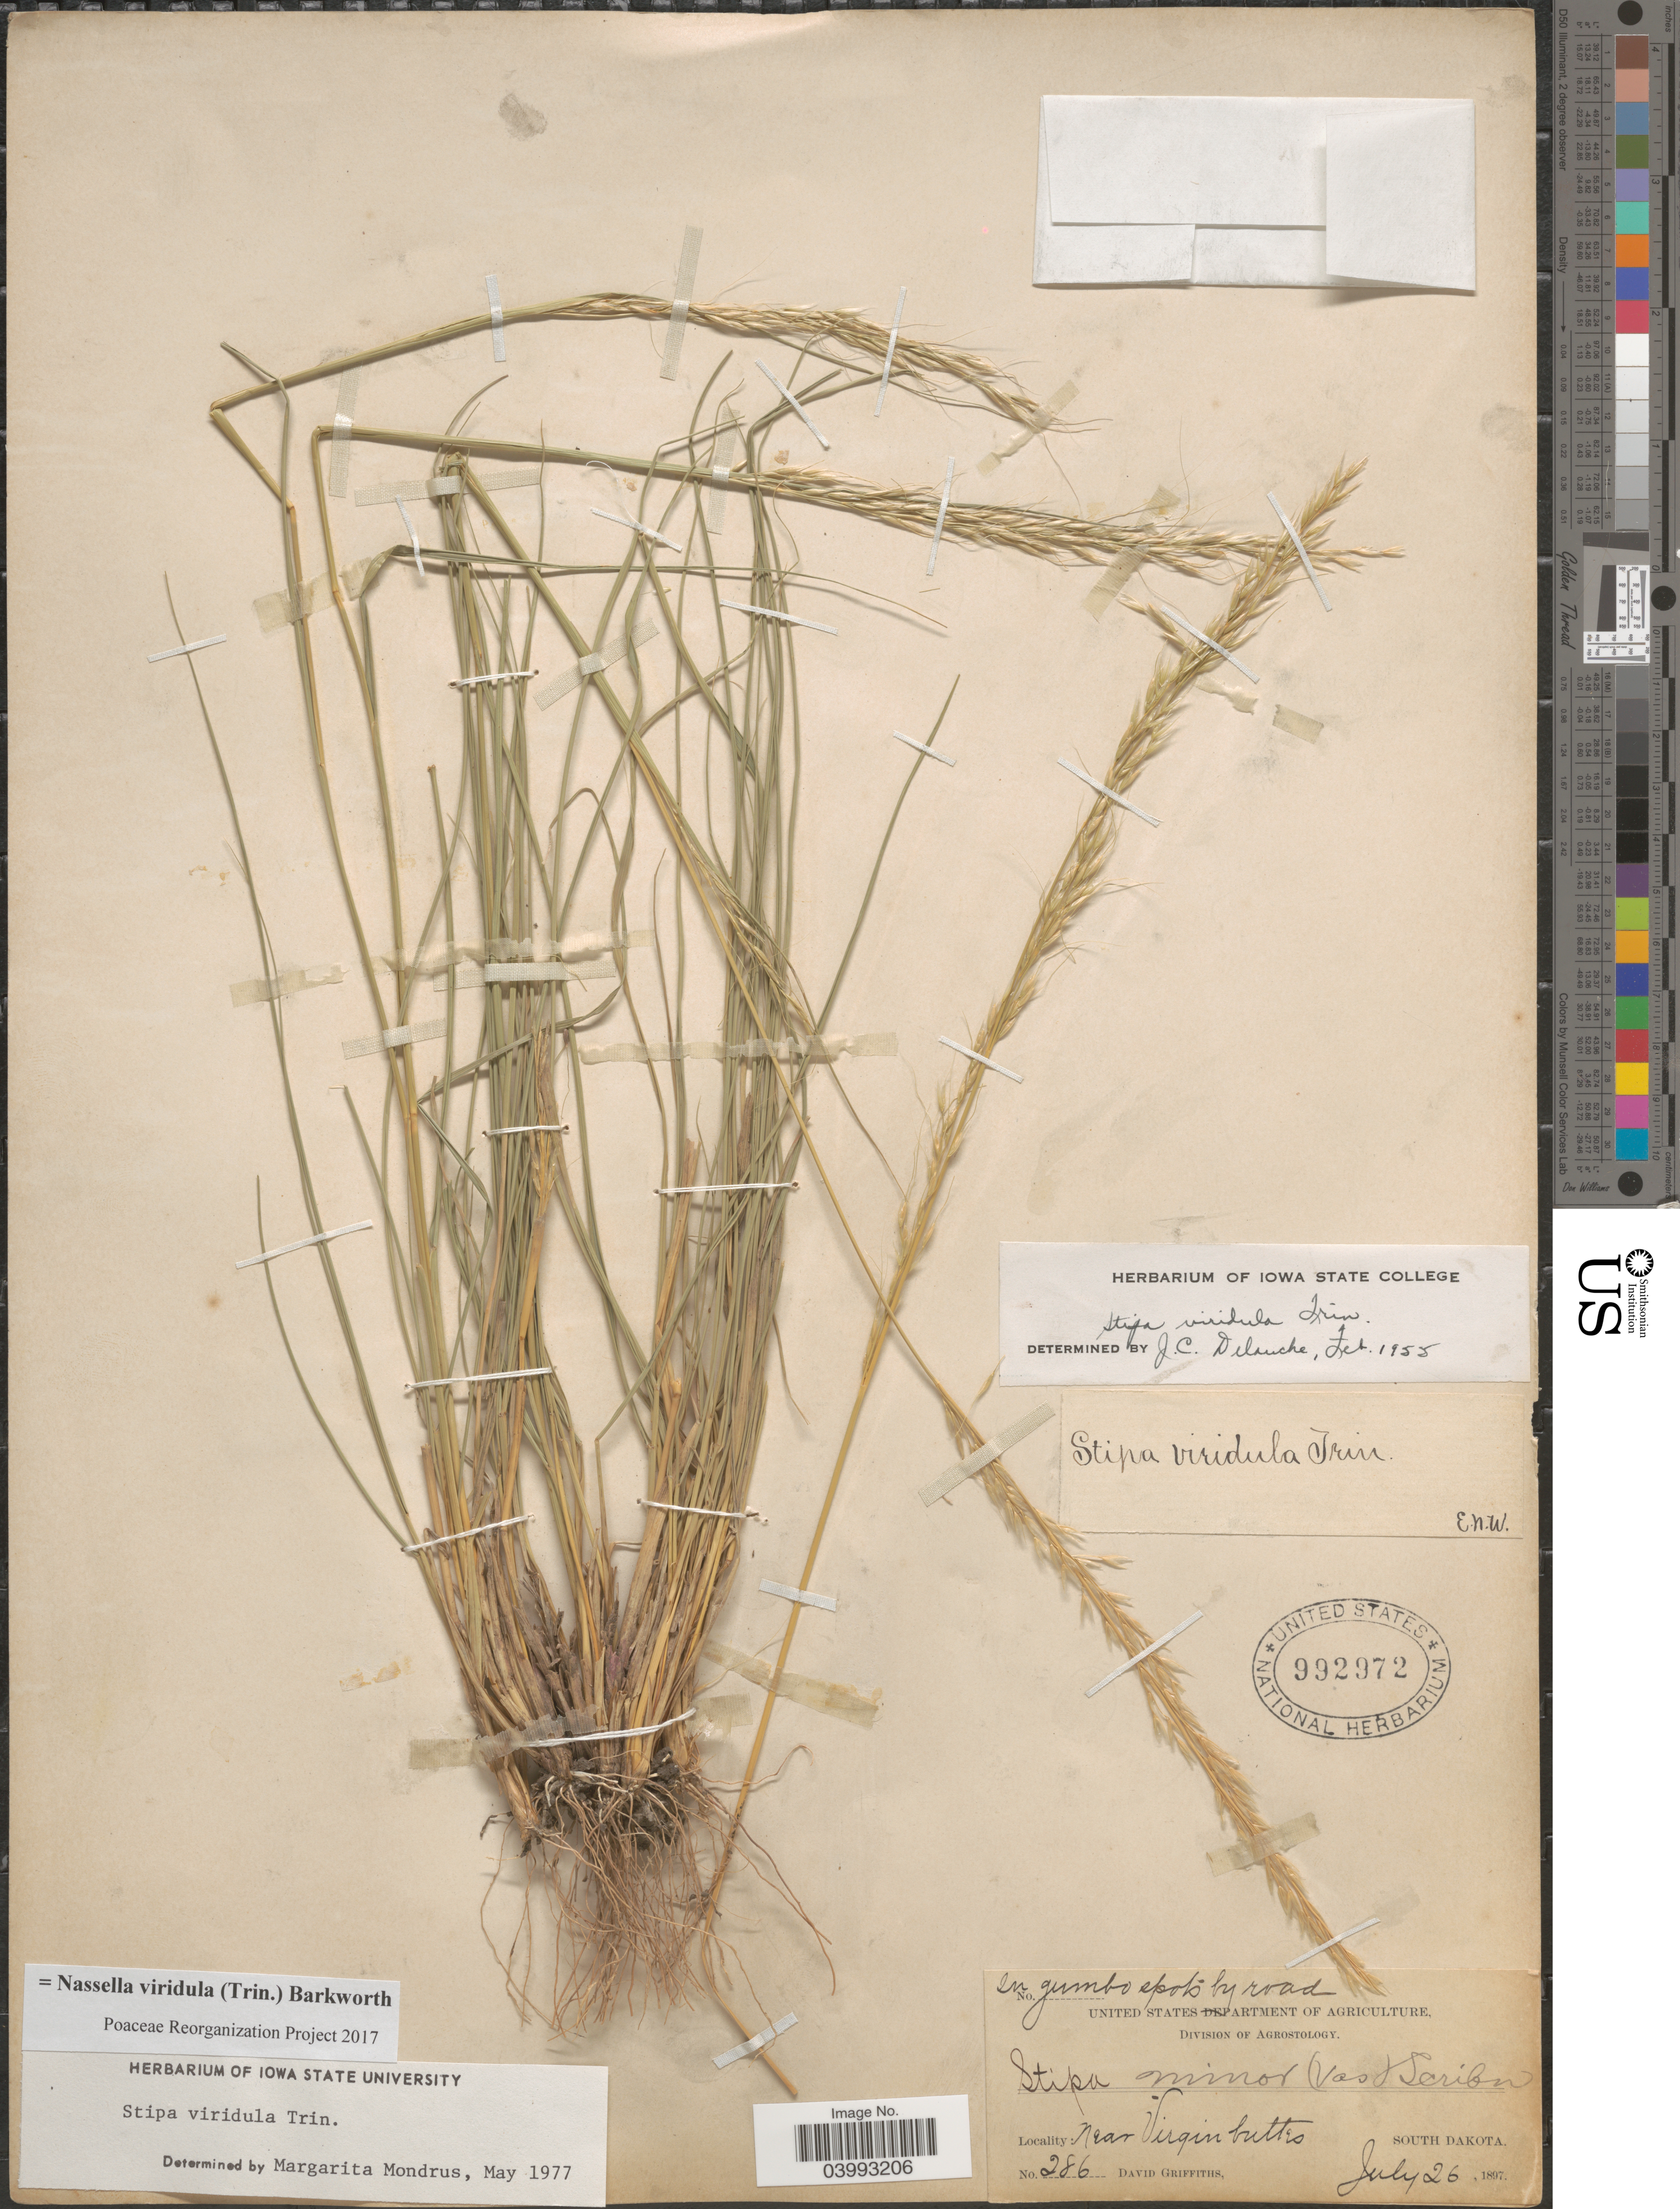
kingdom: Plantae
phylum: Tracheophyta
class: Liliopsida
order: Poales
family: Poaceae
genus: Nassella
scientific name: Nassella viridula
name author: (Trin.) Barkworth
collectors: D. Griffiths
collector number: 286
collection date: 1897-07-26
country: United States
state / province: South Dakota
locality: Near Virgin buttes.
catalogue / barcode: US 992972